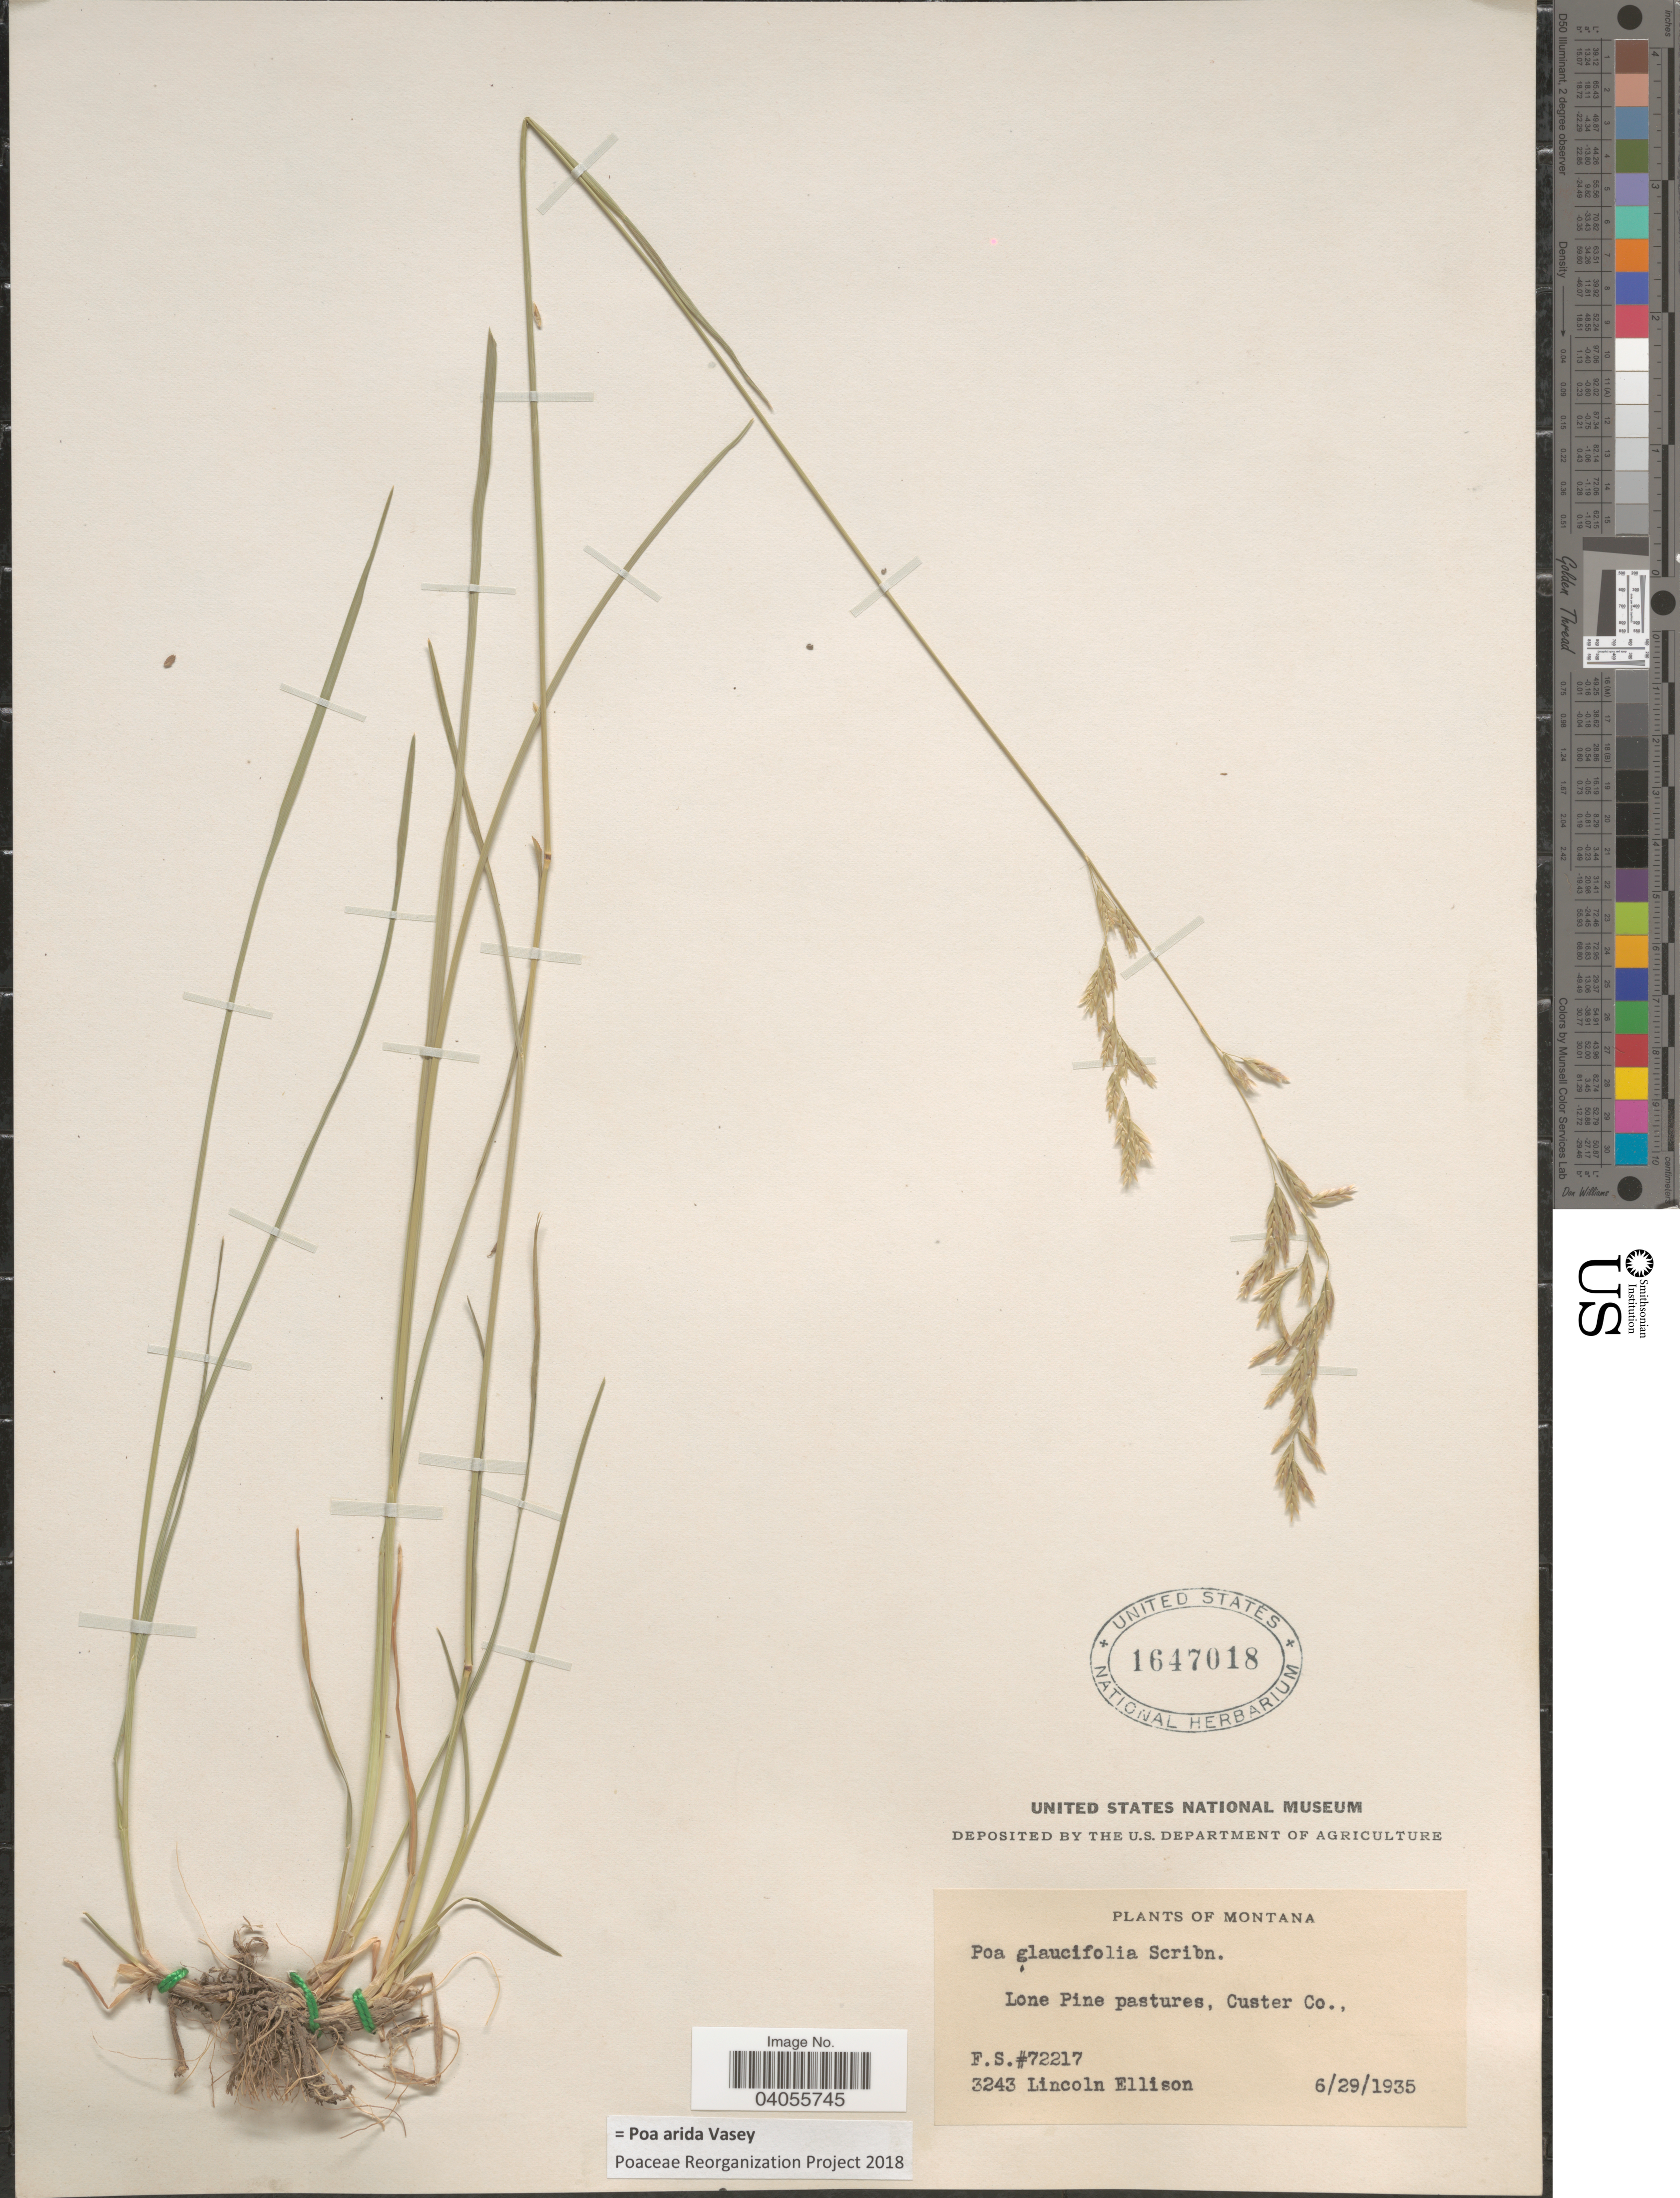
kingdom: Plantae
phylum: Tracheophyta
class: Liliopsida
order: Poales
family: Poaceae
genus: Poa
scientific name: Poa arida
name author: Vasey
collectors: L. Ellison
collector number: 3243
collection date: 1935-06-29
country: United States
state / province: Montana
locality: Lone Pine pastures, Custer Co.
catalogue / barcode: US 1647018